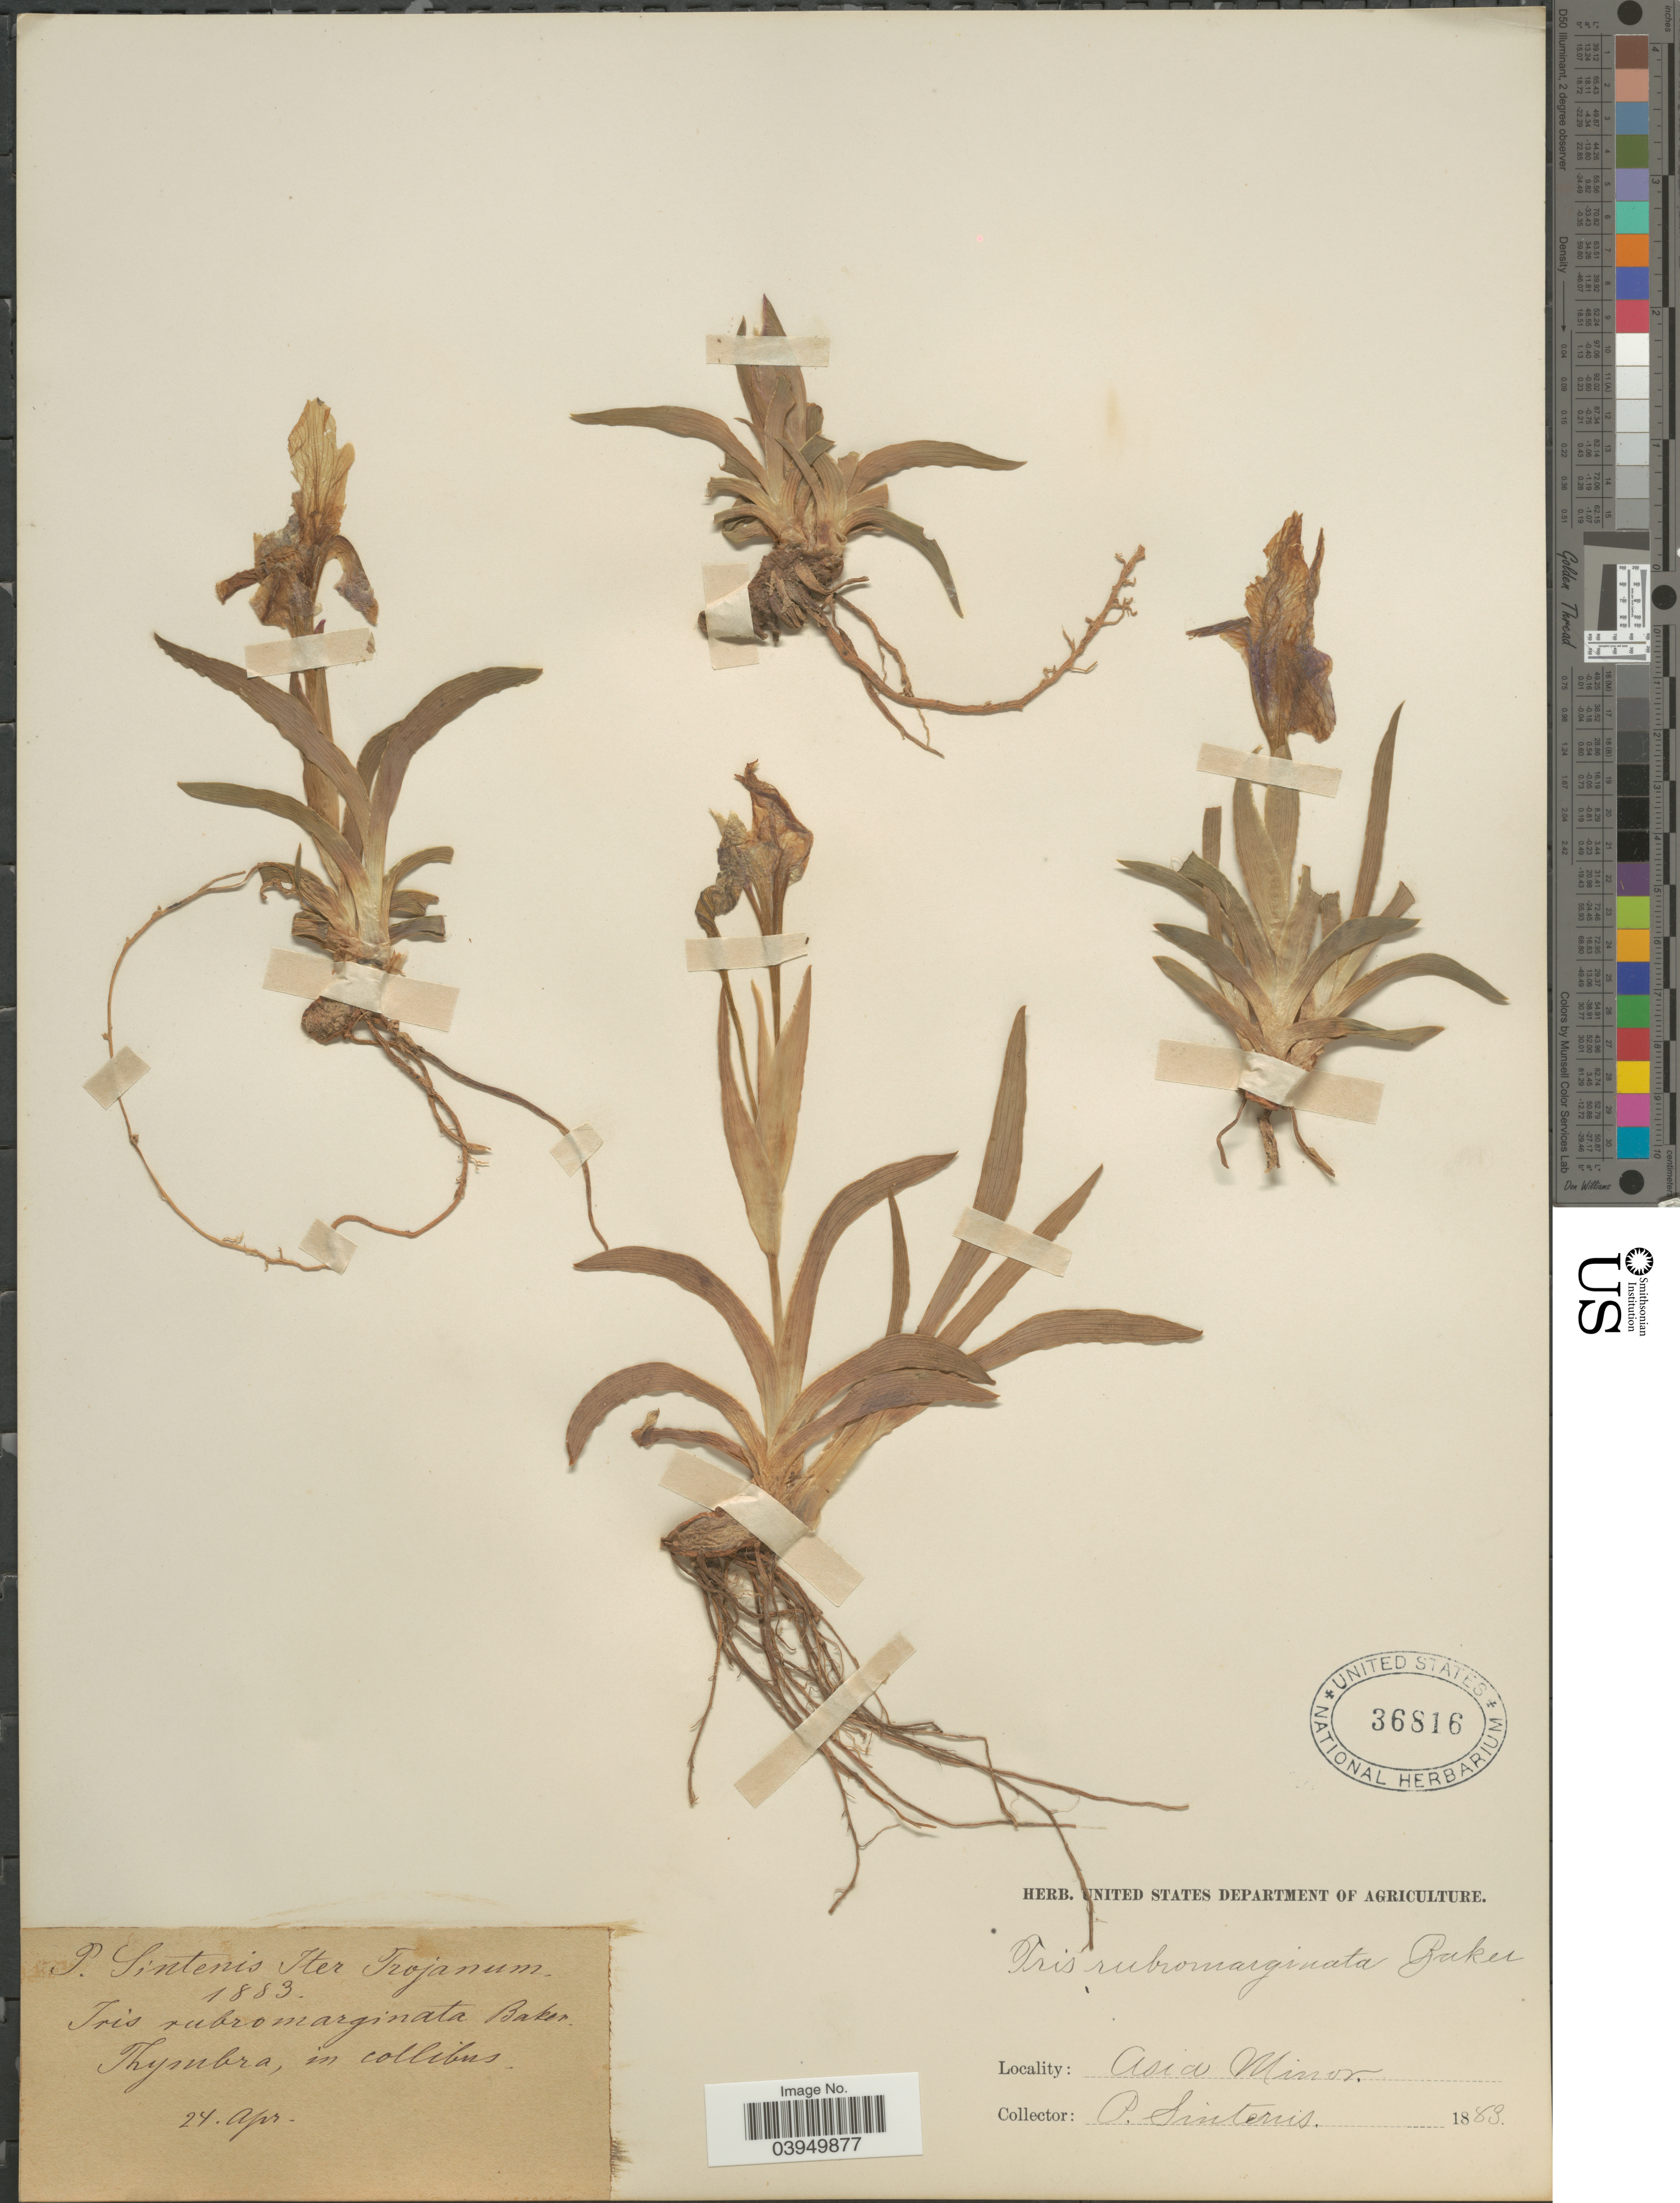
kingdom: Plantae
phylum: Tracheophyta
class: Liliopsida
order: Asparagales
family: Iridaceae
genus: Iris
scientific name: Iris rubromarginata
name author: Baker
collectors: P. Sintenis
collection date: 1883-04-24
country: Turkey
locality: Iter Trojanum. Thymbra, in collibus. Asia Minor.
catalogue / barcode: US 36816